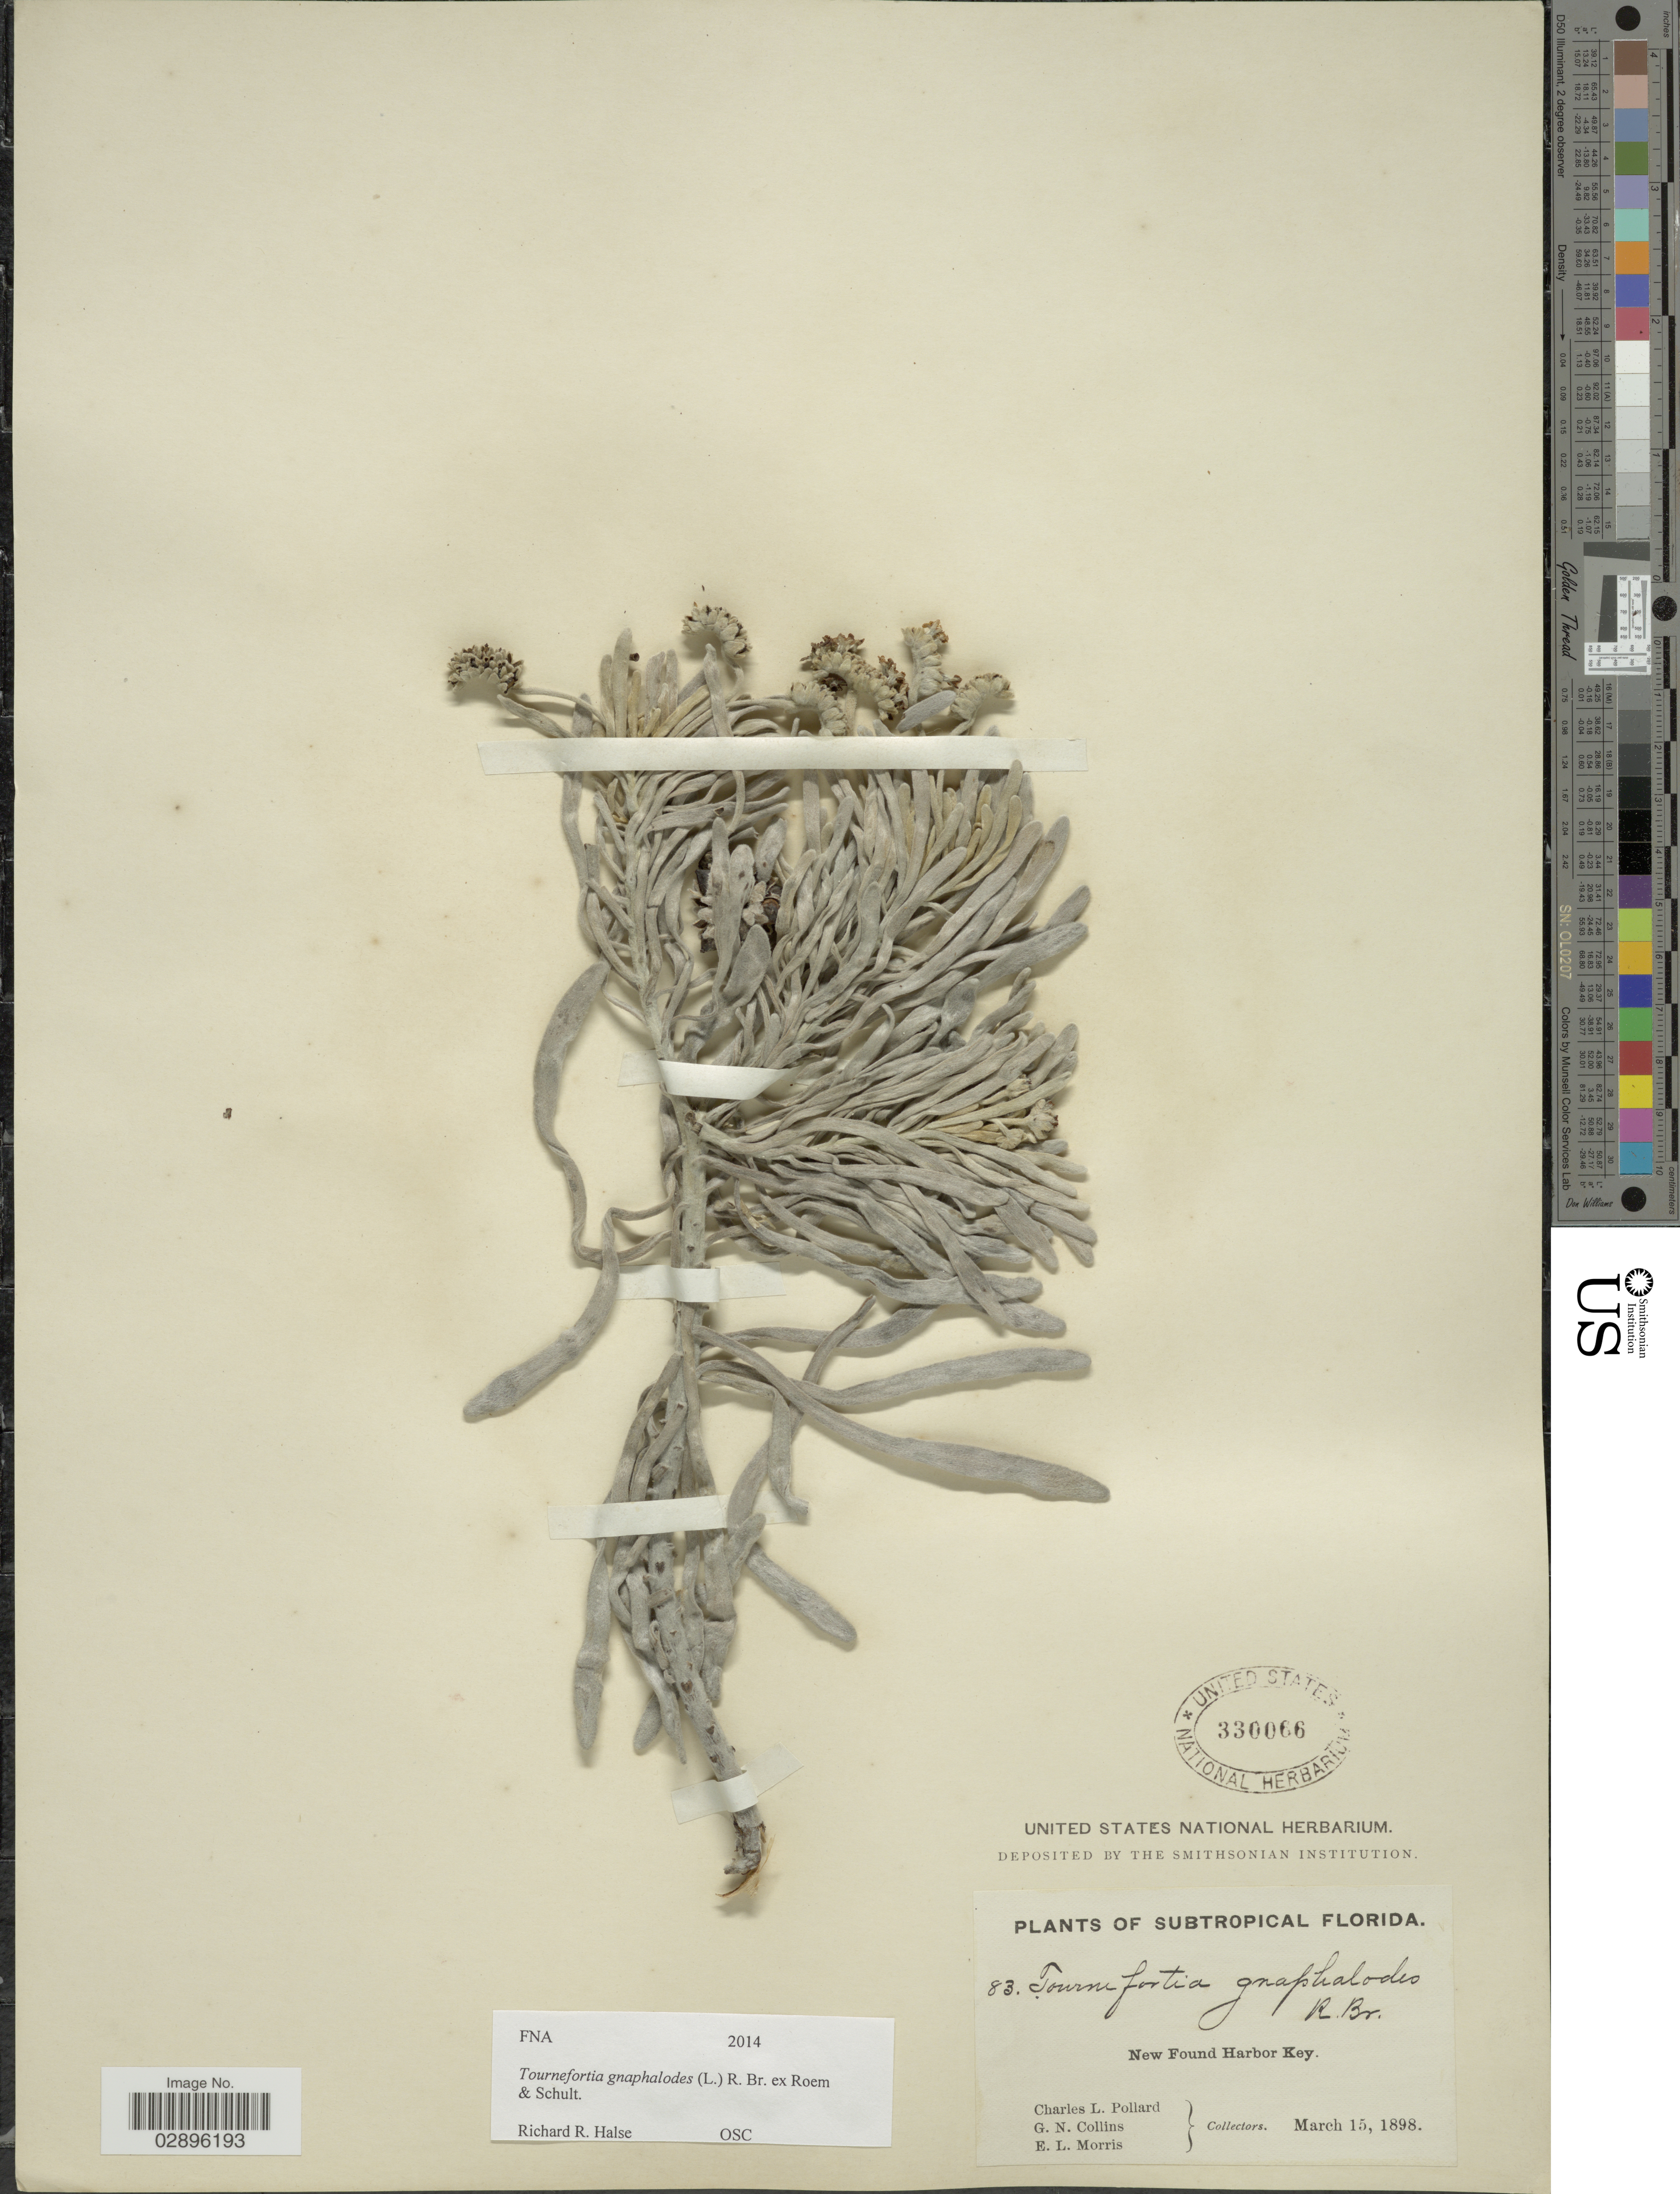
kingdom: Plantae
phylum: Tracheophyta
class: Magnoliopsida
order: Boraginales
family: Heliotropiaceae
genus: Tournefortia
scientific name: Tournefortia gnaphalodes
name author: (L.) R. Br. ex Roem. & Schult.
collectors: C. L. Pollard, G. Collins & E. Morris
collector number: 83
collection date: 1898-03-15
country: United States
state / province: Florida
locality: Subtropical Florida. New Found Harbor Key.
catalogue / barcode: US 330066